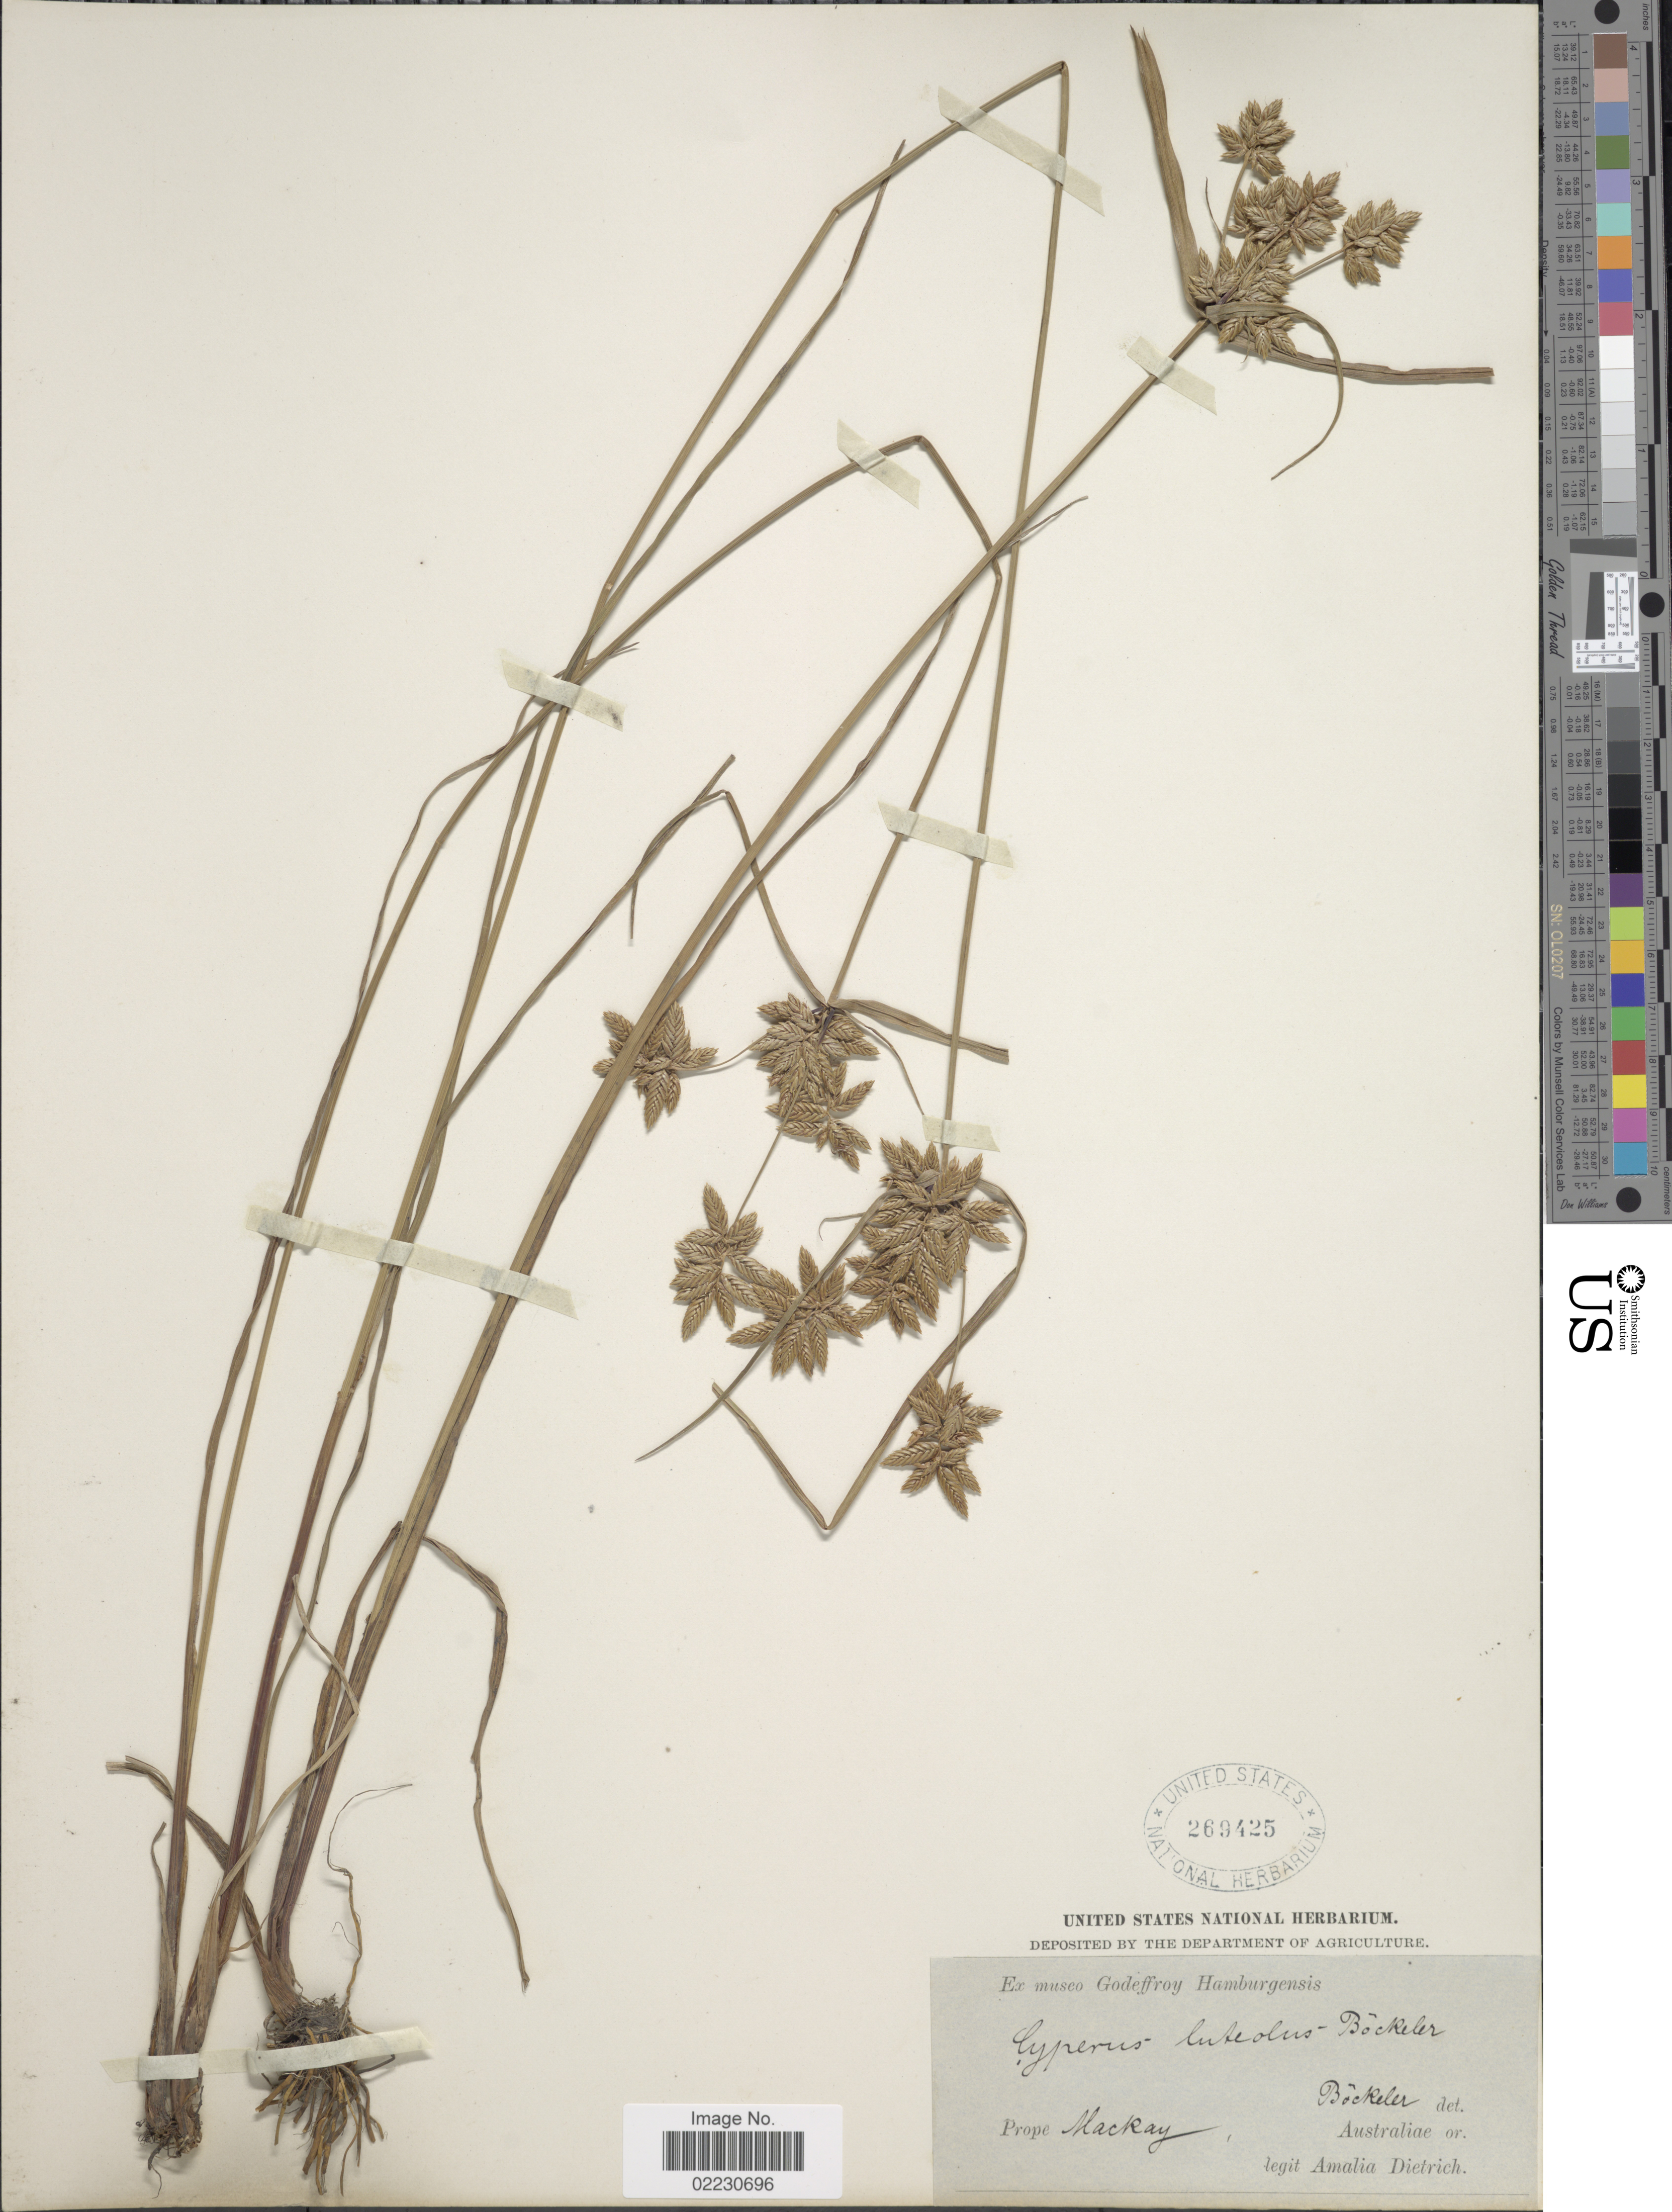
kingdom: Plantae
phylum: Tracheophyta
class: Liliopsida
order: Poales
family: Cyperaceae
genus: Cyperus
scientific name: Cyperus unioloides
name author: R. Br.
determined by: Strong, Mark T., (BOT), Smithsonian Institution - National Museum of Natural History (UNITED STATES)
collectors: A. Dietrich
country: Australia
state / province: Queensland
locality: Mackay, Australiae or.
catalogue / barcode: US 269425